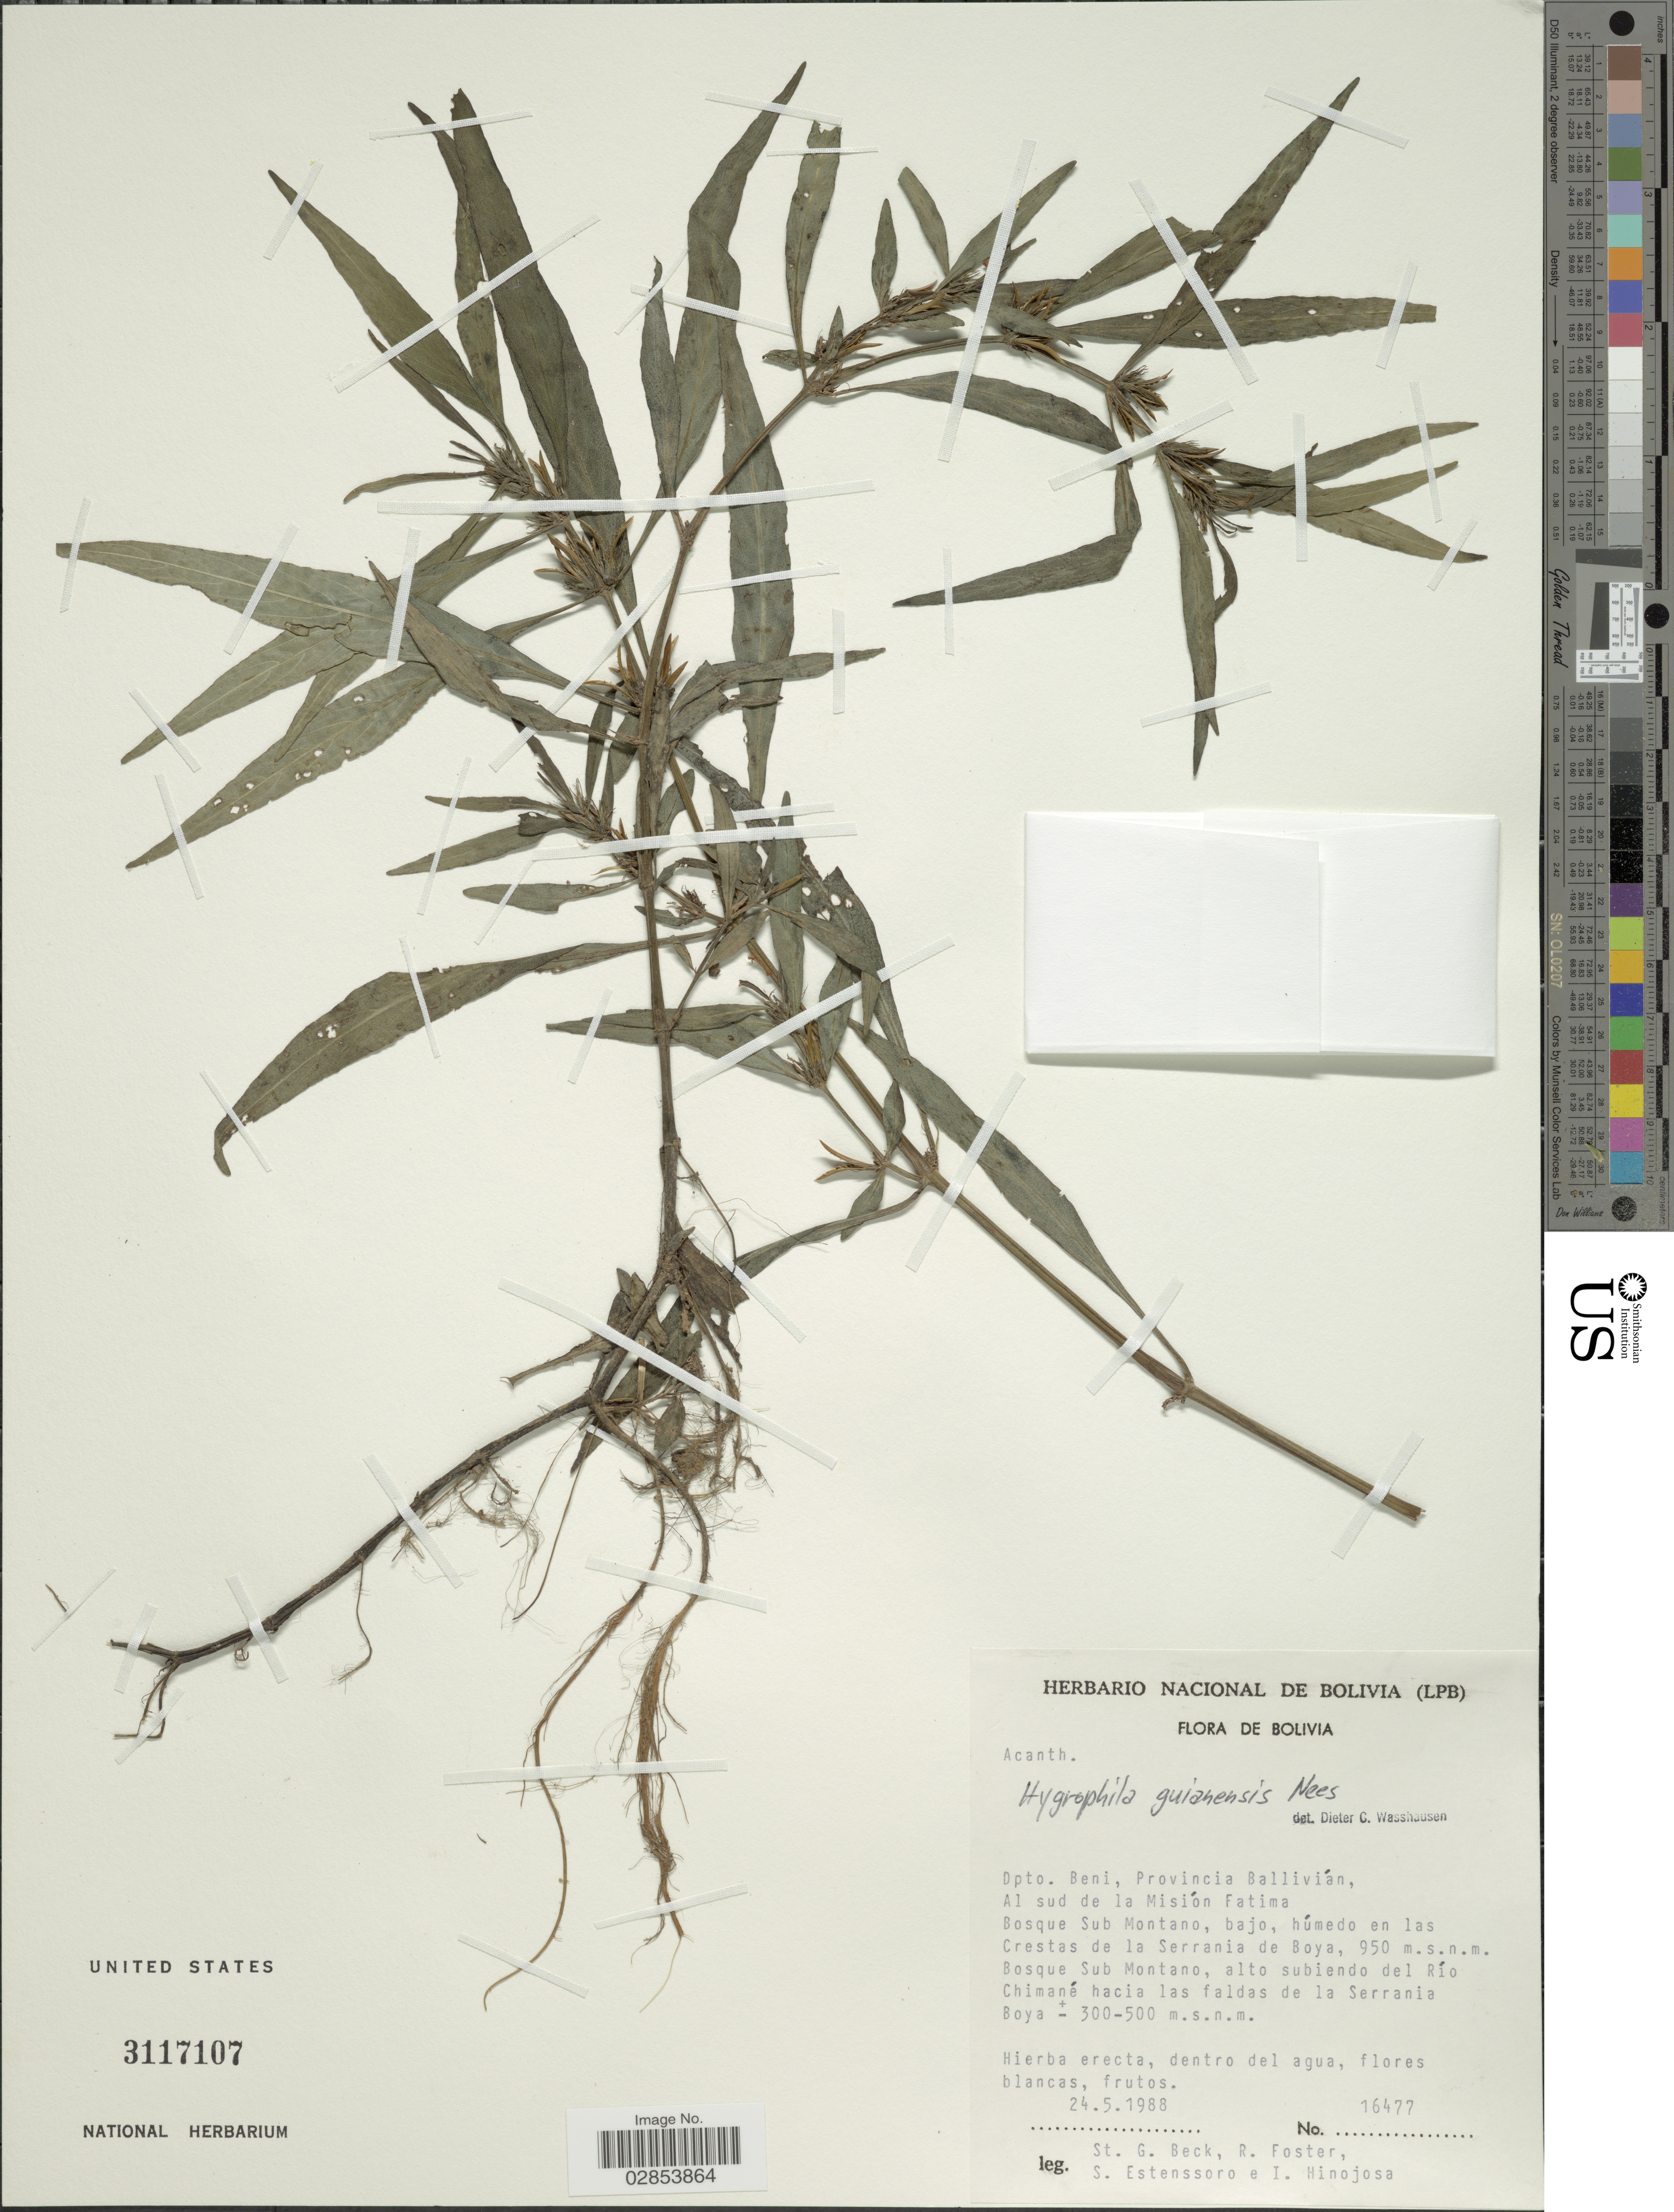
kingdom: Plantae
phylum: Tracheophyta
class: Magnoliopsida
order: Lamiales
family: Acanthaceae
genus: Hygrophila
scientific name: Hygrophila costata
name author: Nees & T. Nees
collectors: S. G. Beck, R. Foster, S. Estenssoro & I. Hinojosa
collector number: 16477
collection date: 1988-05-24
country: Bolivia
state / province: Beni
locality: Dpto. Beni, Provincia Ballivián, Al sud de la Misión Fatima, Bosque Sub Montano, bajo, húmedo en las Crestas de la Serrania de Boya, Bosque Sub Montano, alto subiendo del Río Chimané hacia las faldas de la Serrania Boya.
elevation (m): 950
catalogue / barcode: US 3117107